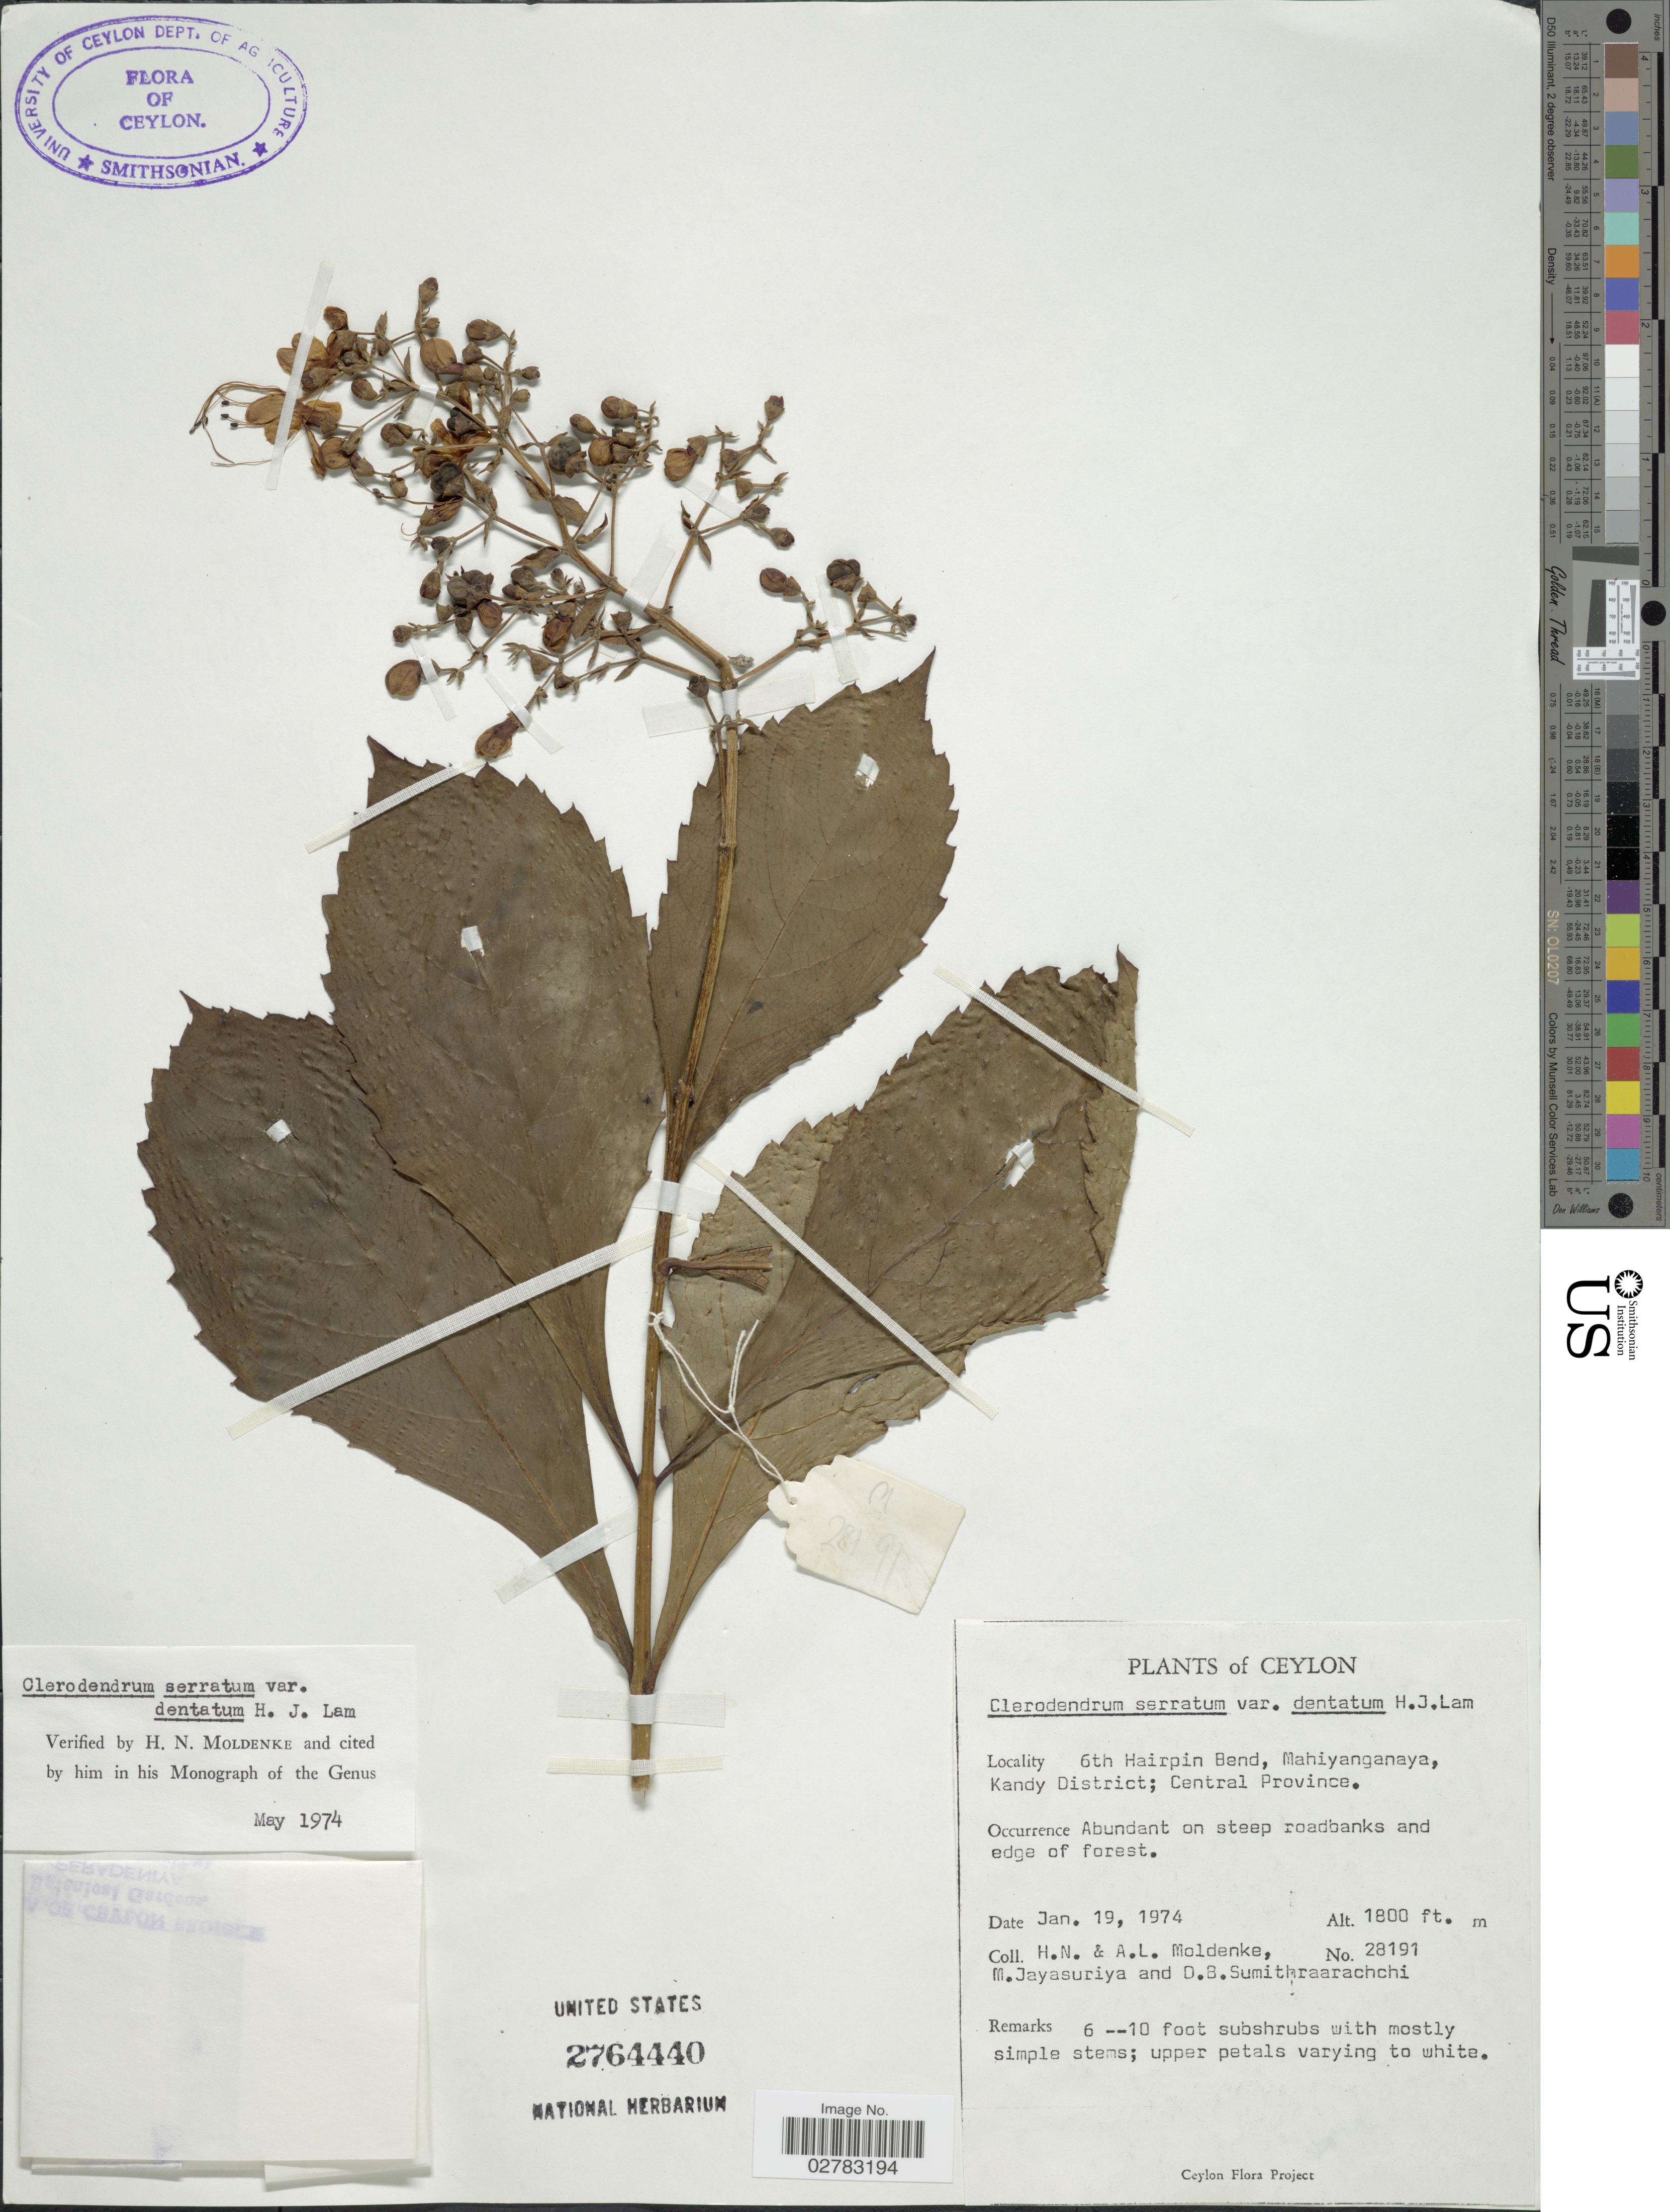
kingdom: Plantae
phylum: Tracheophyta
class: Magnoliopsida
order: Lamiales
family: Lamiaceae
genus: Clerodendrum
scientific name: Clerodendrum serratum var. dentatum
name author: H.J. Lam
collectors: H. N. Moldenke, A. L. Moldenke, M. Jayasuriya & D. B. Sumithraarachchi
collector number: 28191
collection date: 1974-01-19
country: Sri Lanka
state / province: Central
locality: Ceylon. 6th Hairpin Bend, Mahiyanganaya, Kandy District.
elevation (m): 549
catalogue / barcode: US 2764440